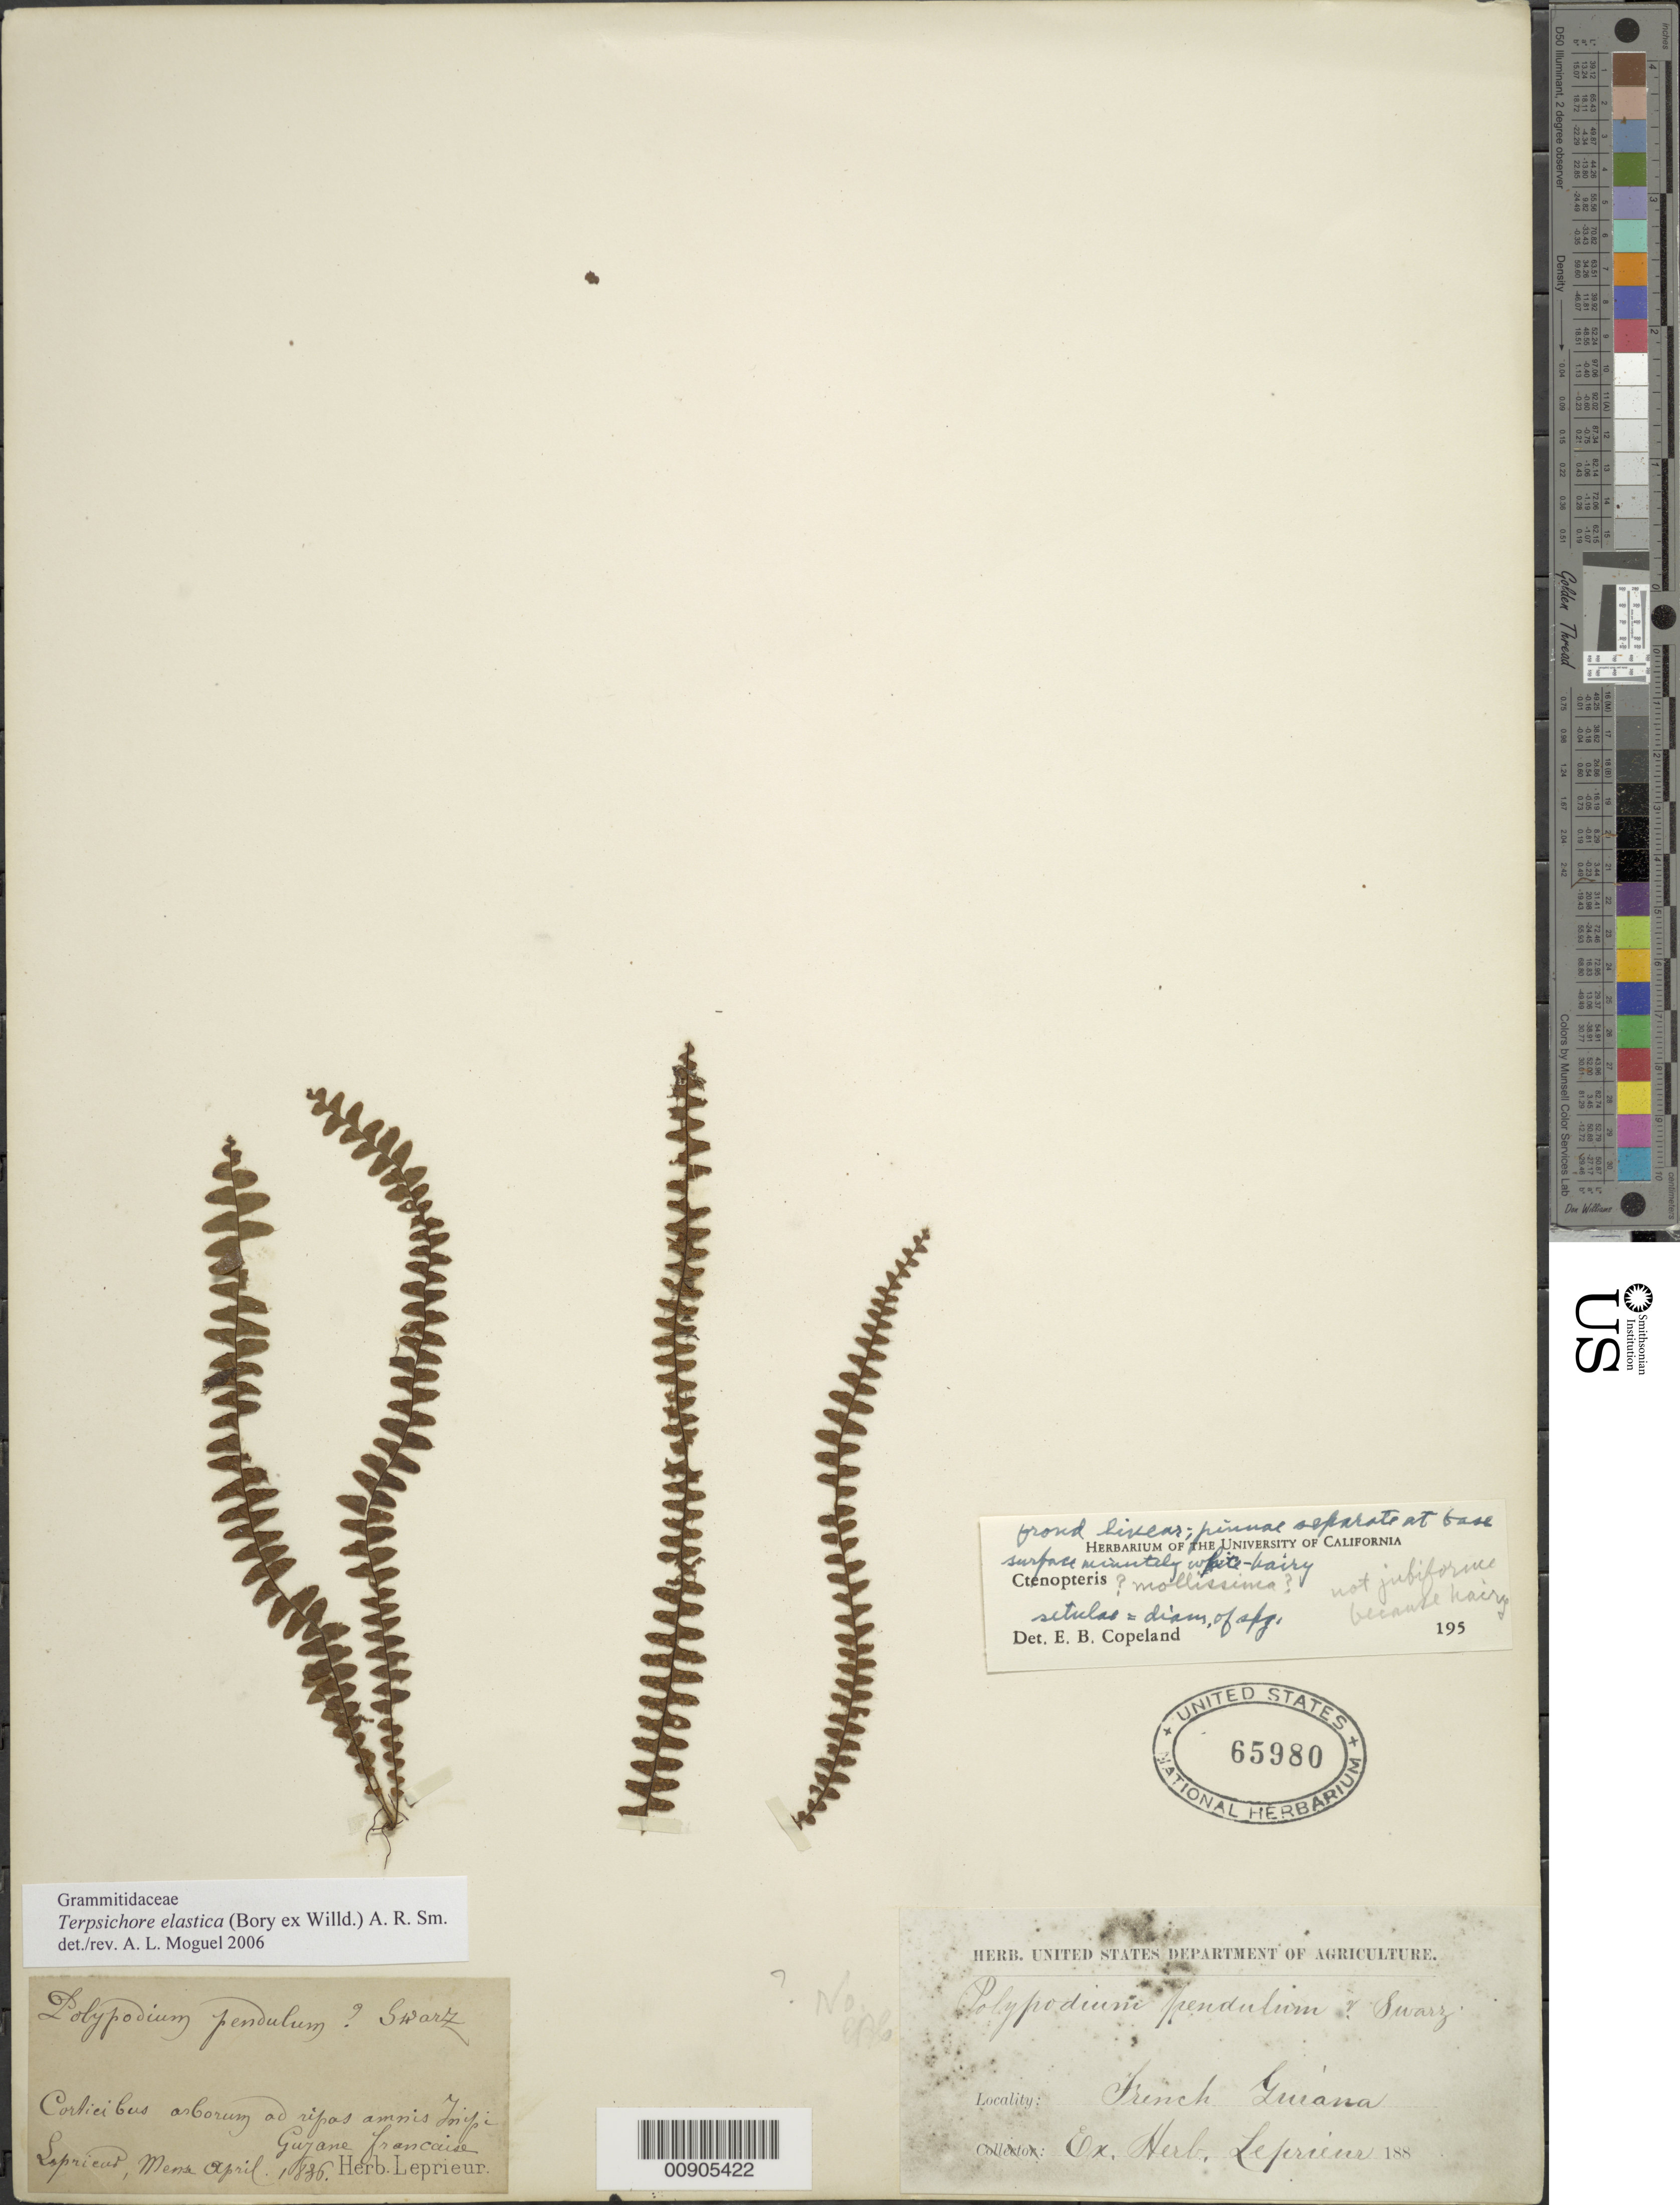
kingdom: Plantae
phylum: Tracheophyta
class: Polypodiopsida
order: Polypodiales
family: Polypodiaceae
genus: Alansmia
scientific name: Alansmia elastica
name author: (Bory ex Willd.) Moguel & M. Kessler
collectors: F. M. R. Leprieur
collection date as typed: April 1836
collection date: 1836-04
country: French Guiana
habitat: Corhicibus arborum ad ripas amnis Tripi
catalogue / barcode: US 65980